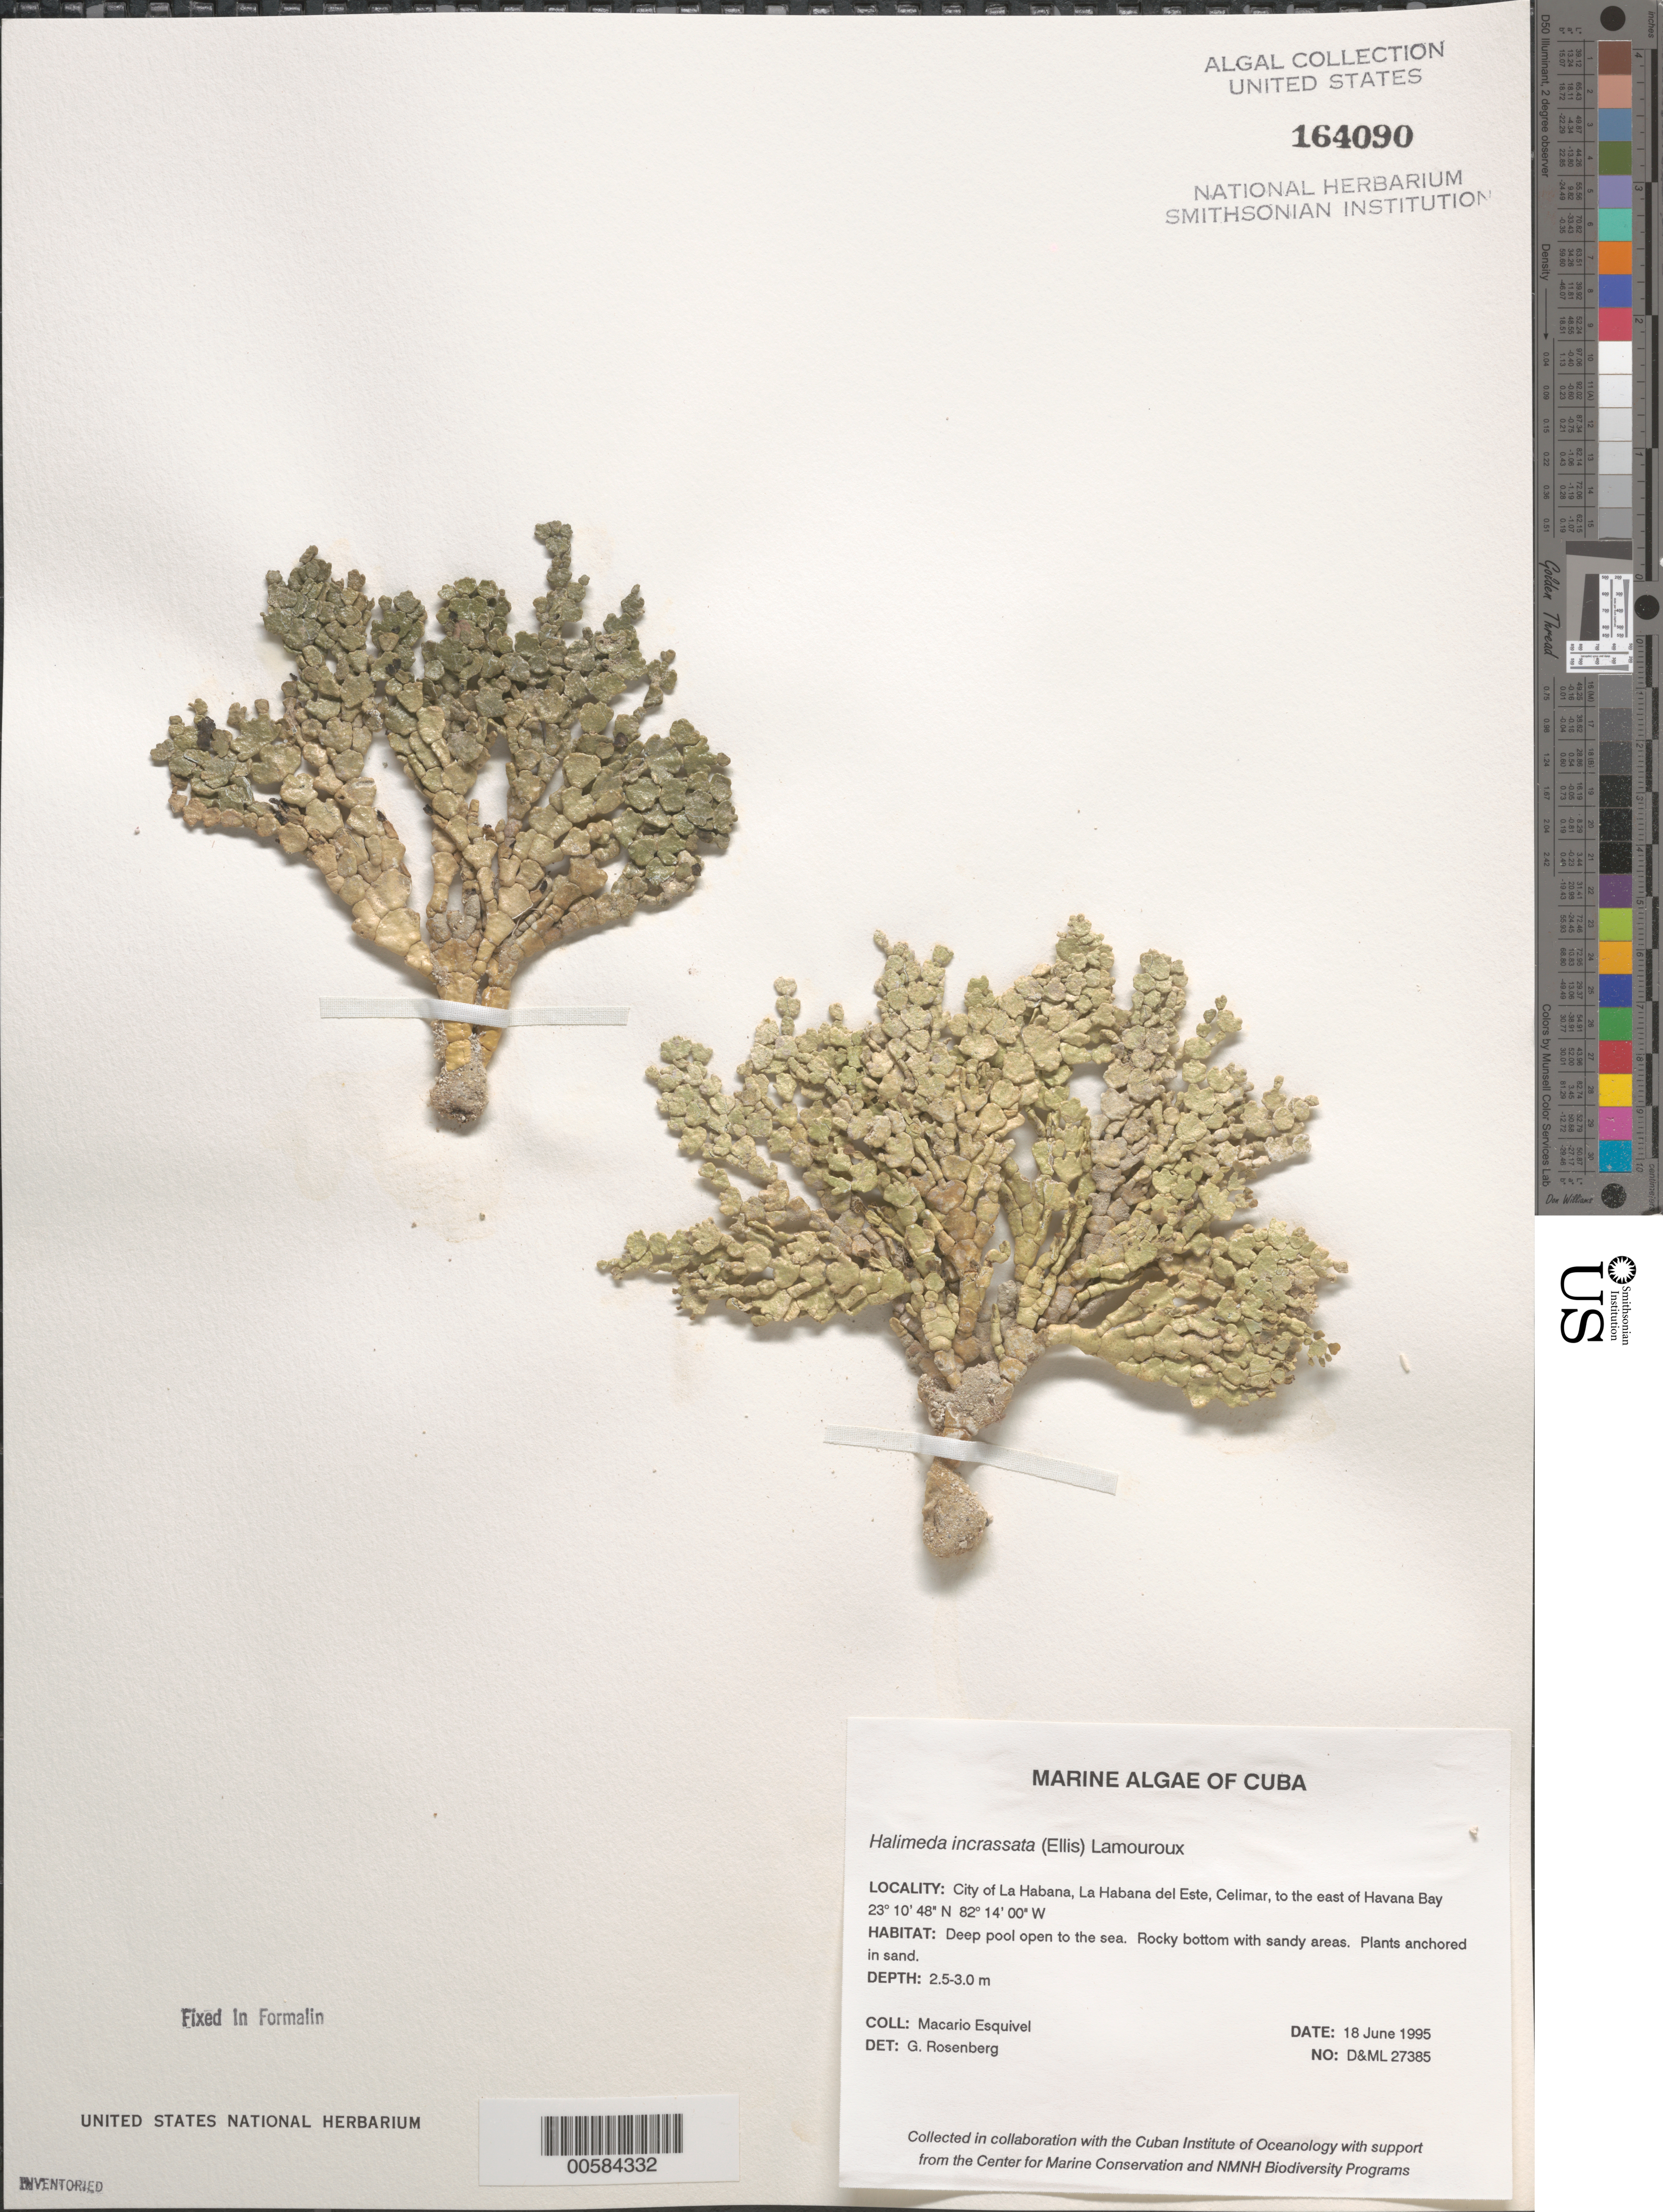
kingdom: Plantae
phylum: Chlorophyta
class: Ulvophyceae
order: Bryopsidales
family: Halimedaceae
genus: Halimeda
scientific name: Halimeda incrassata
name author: (J. Ellis) J.V.Lamouroux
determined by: Rosenberg, G.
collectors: M. Esquivel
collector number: D&ML 27385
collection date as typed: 18 Jun 1995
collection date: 1995-06-18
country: Cuba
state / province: La Habana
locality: La habana, la habana del este, celimar, east of havana bay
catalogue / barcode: US 164090